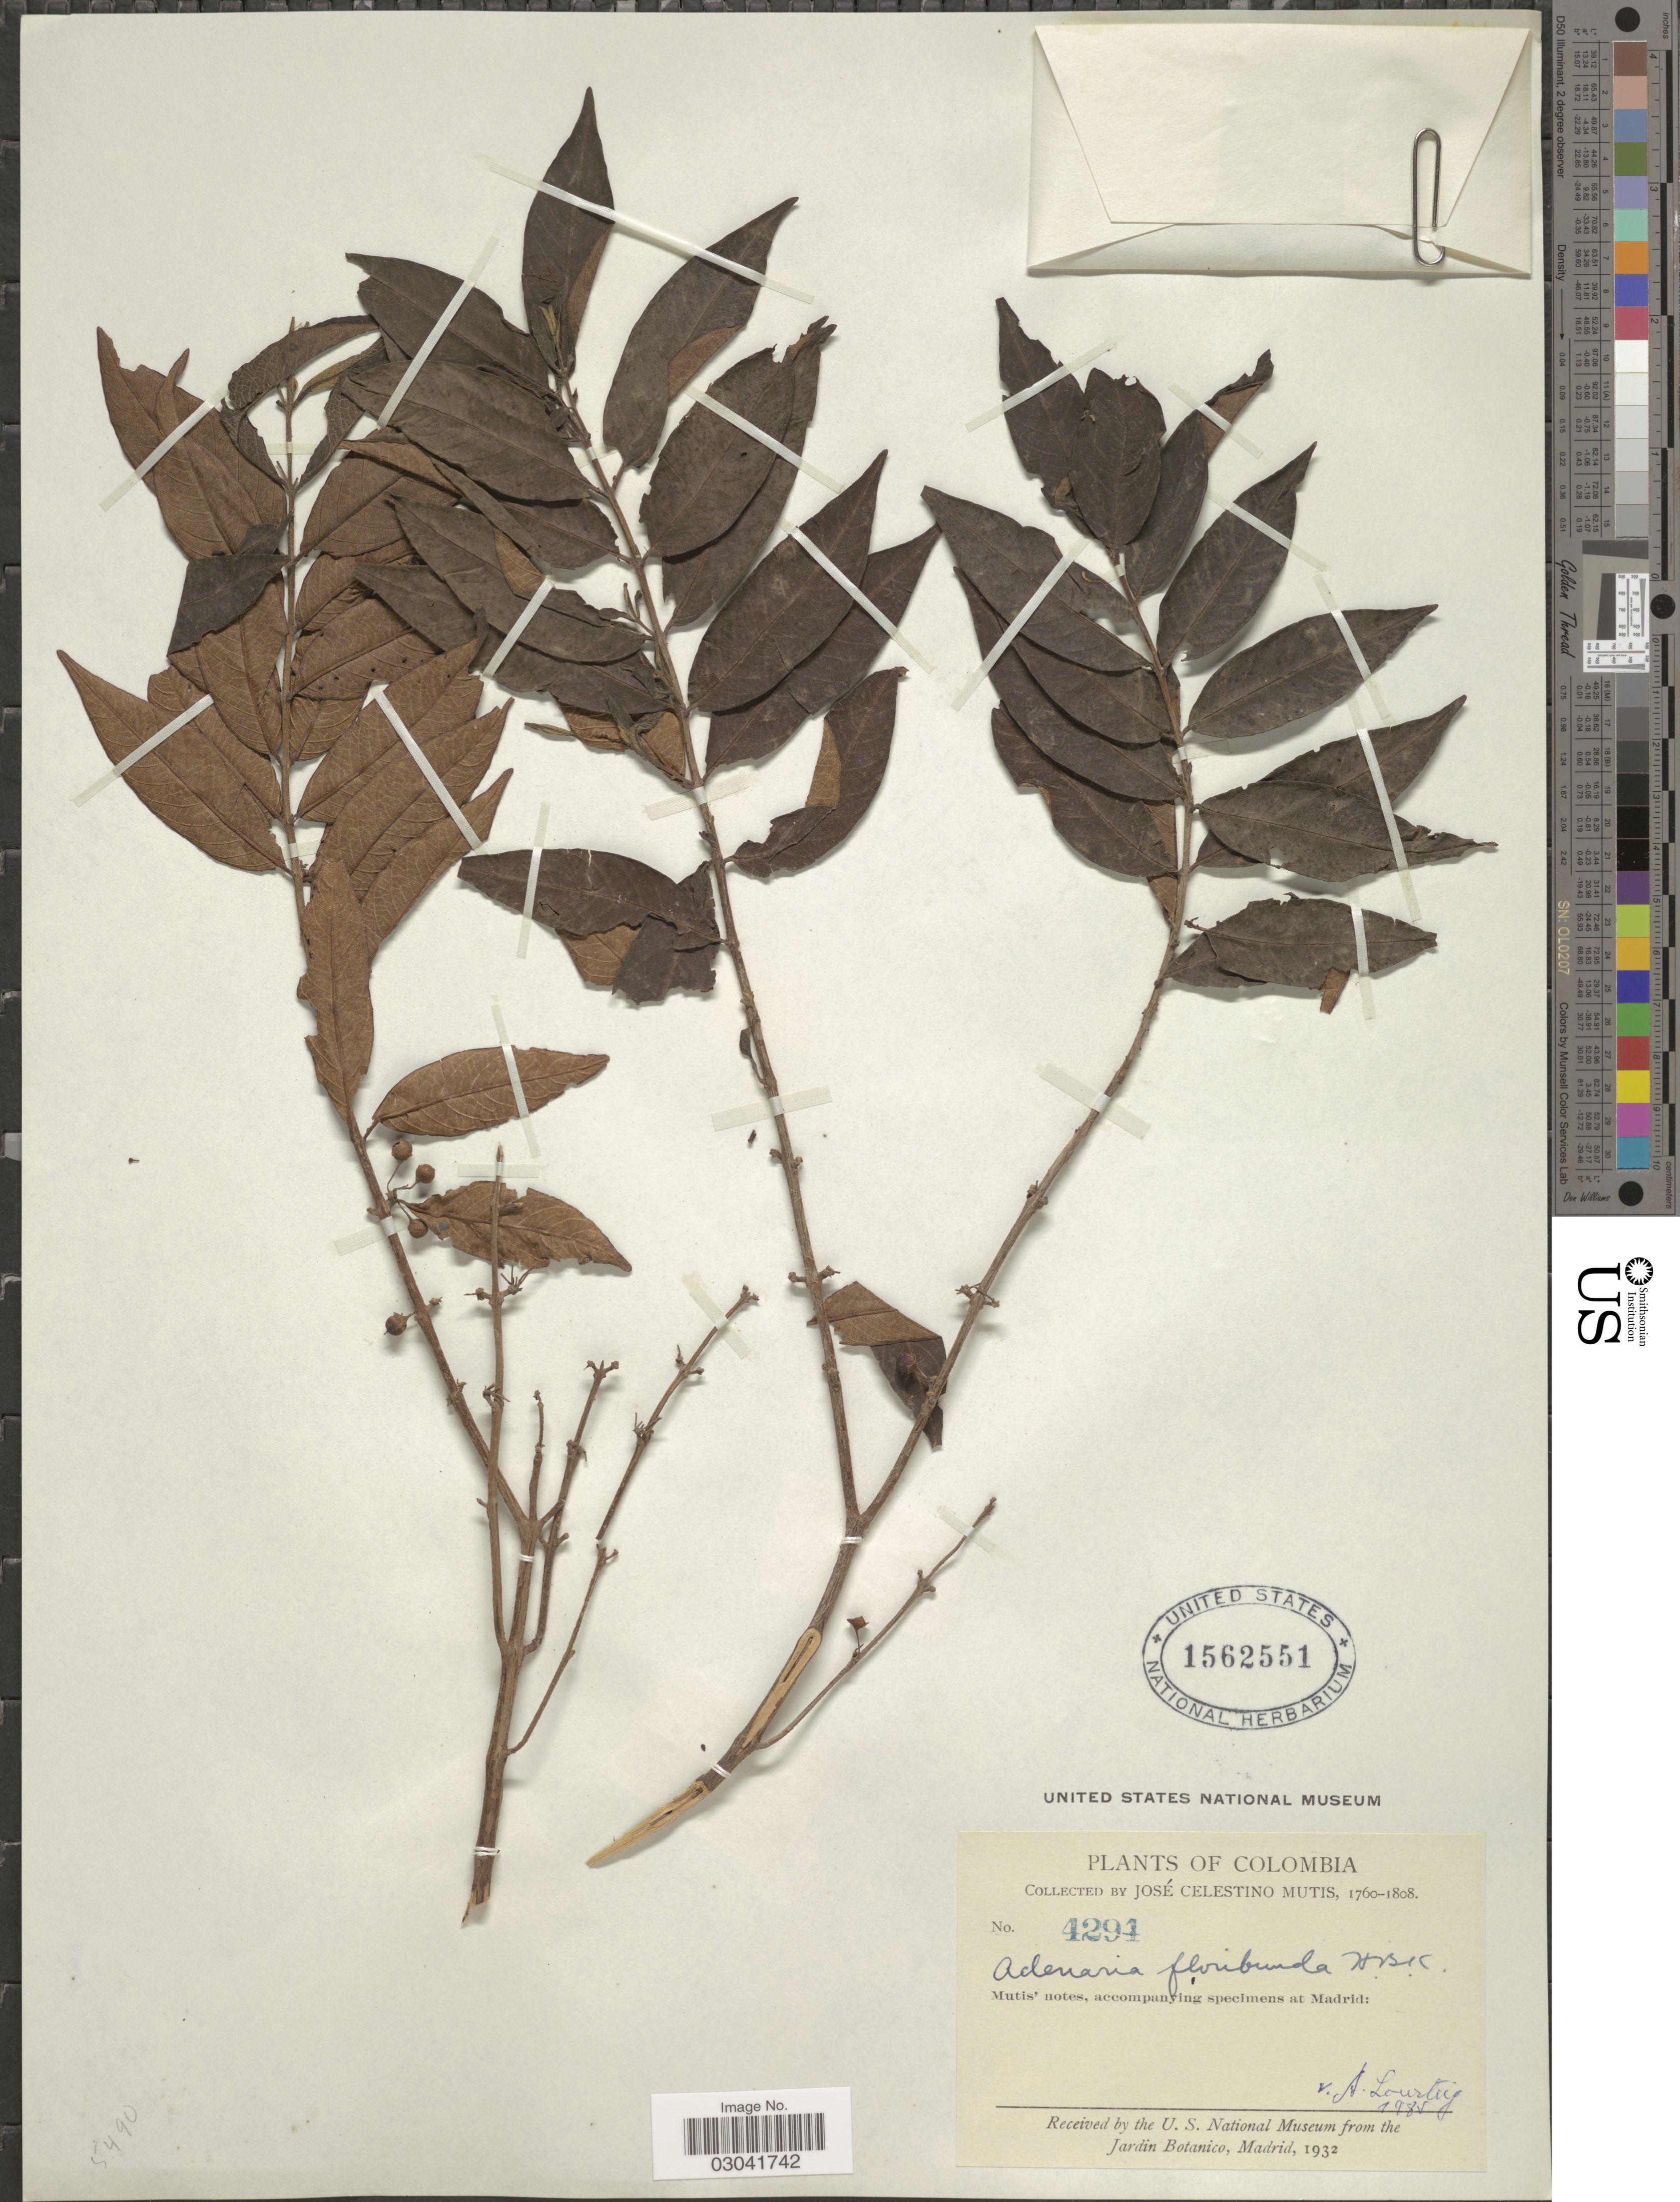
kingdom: Plantae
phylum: Tracheophyta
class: Magnoliopsida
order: Myrtales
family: Lythraceae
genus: Adenaria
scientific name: Adenaria floribunda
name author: Kunth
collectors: J. C. B. Mutis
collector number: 4294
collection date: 1760/1808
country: Colombia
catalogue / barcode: US 1562551